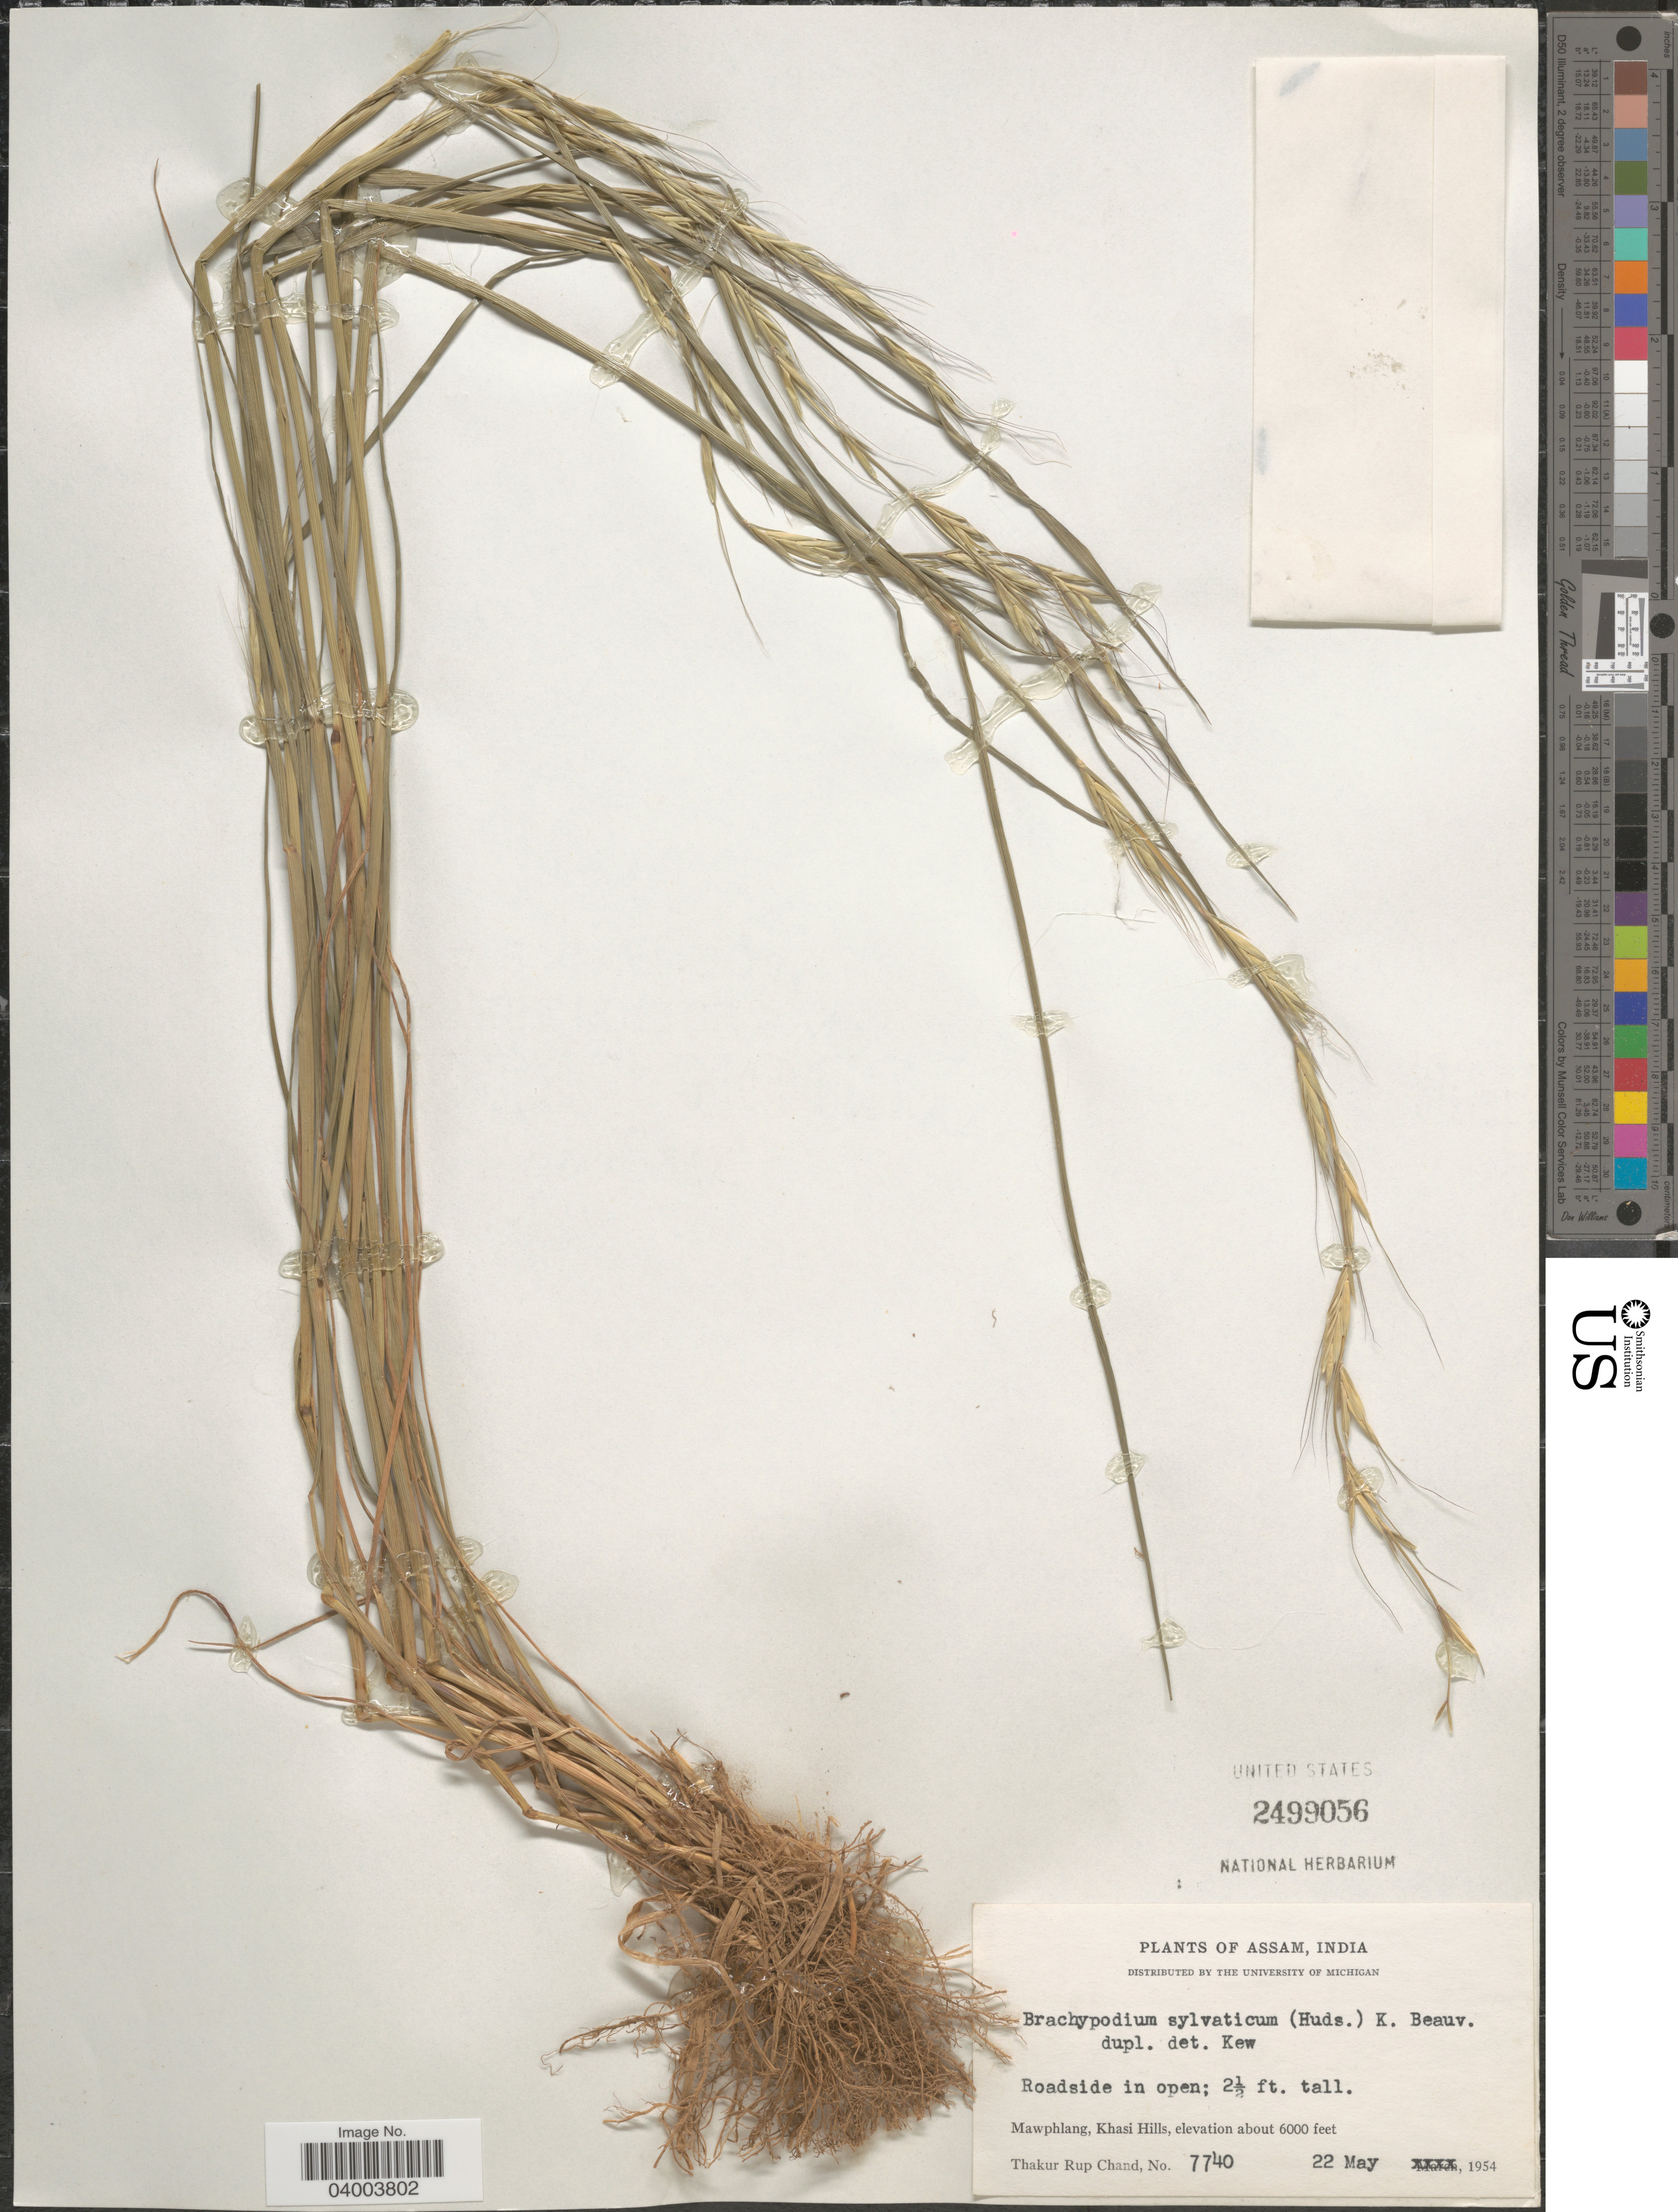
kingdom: Plantae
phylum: Tracheophyta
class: Liliopsida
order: Poales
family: Poaceae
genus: Brachypodium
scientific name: Brachypodium sylvaticum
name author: (Huds.) P. Beauv.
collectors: T. R. Chand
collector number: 7740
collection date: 1954-05-22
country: India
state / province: Meghalaya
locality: Mawphlang, Khasi Hills.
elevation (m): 1829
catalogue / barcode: US 2499056